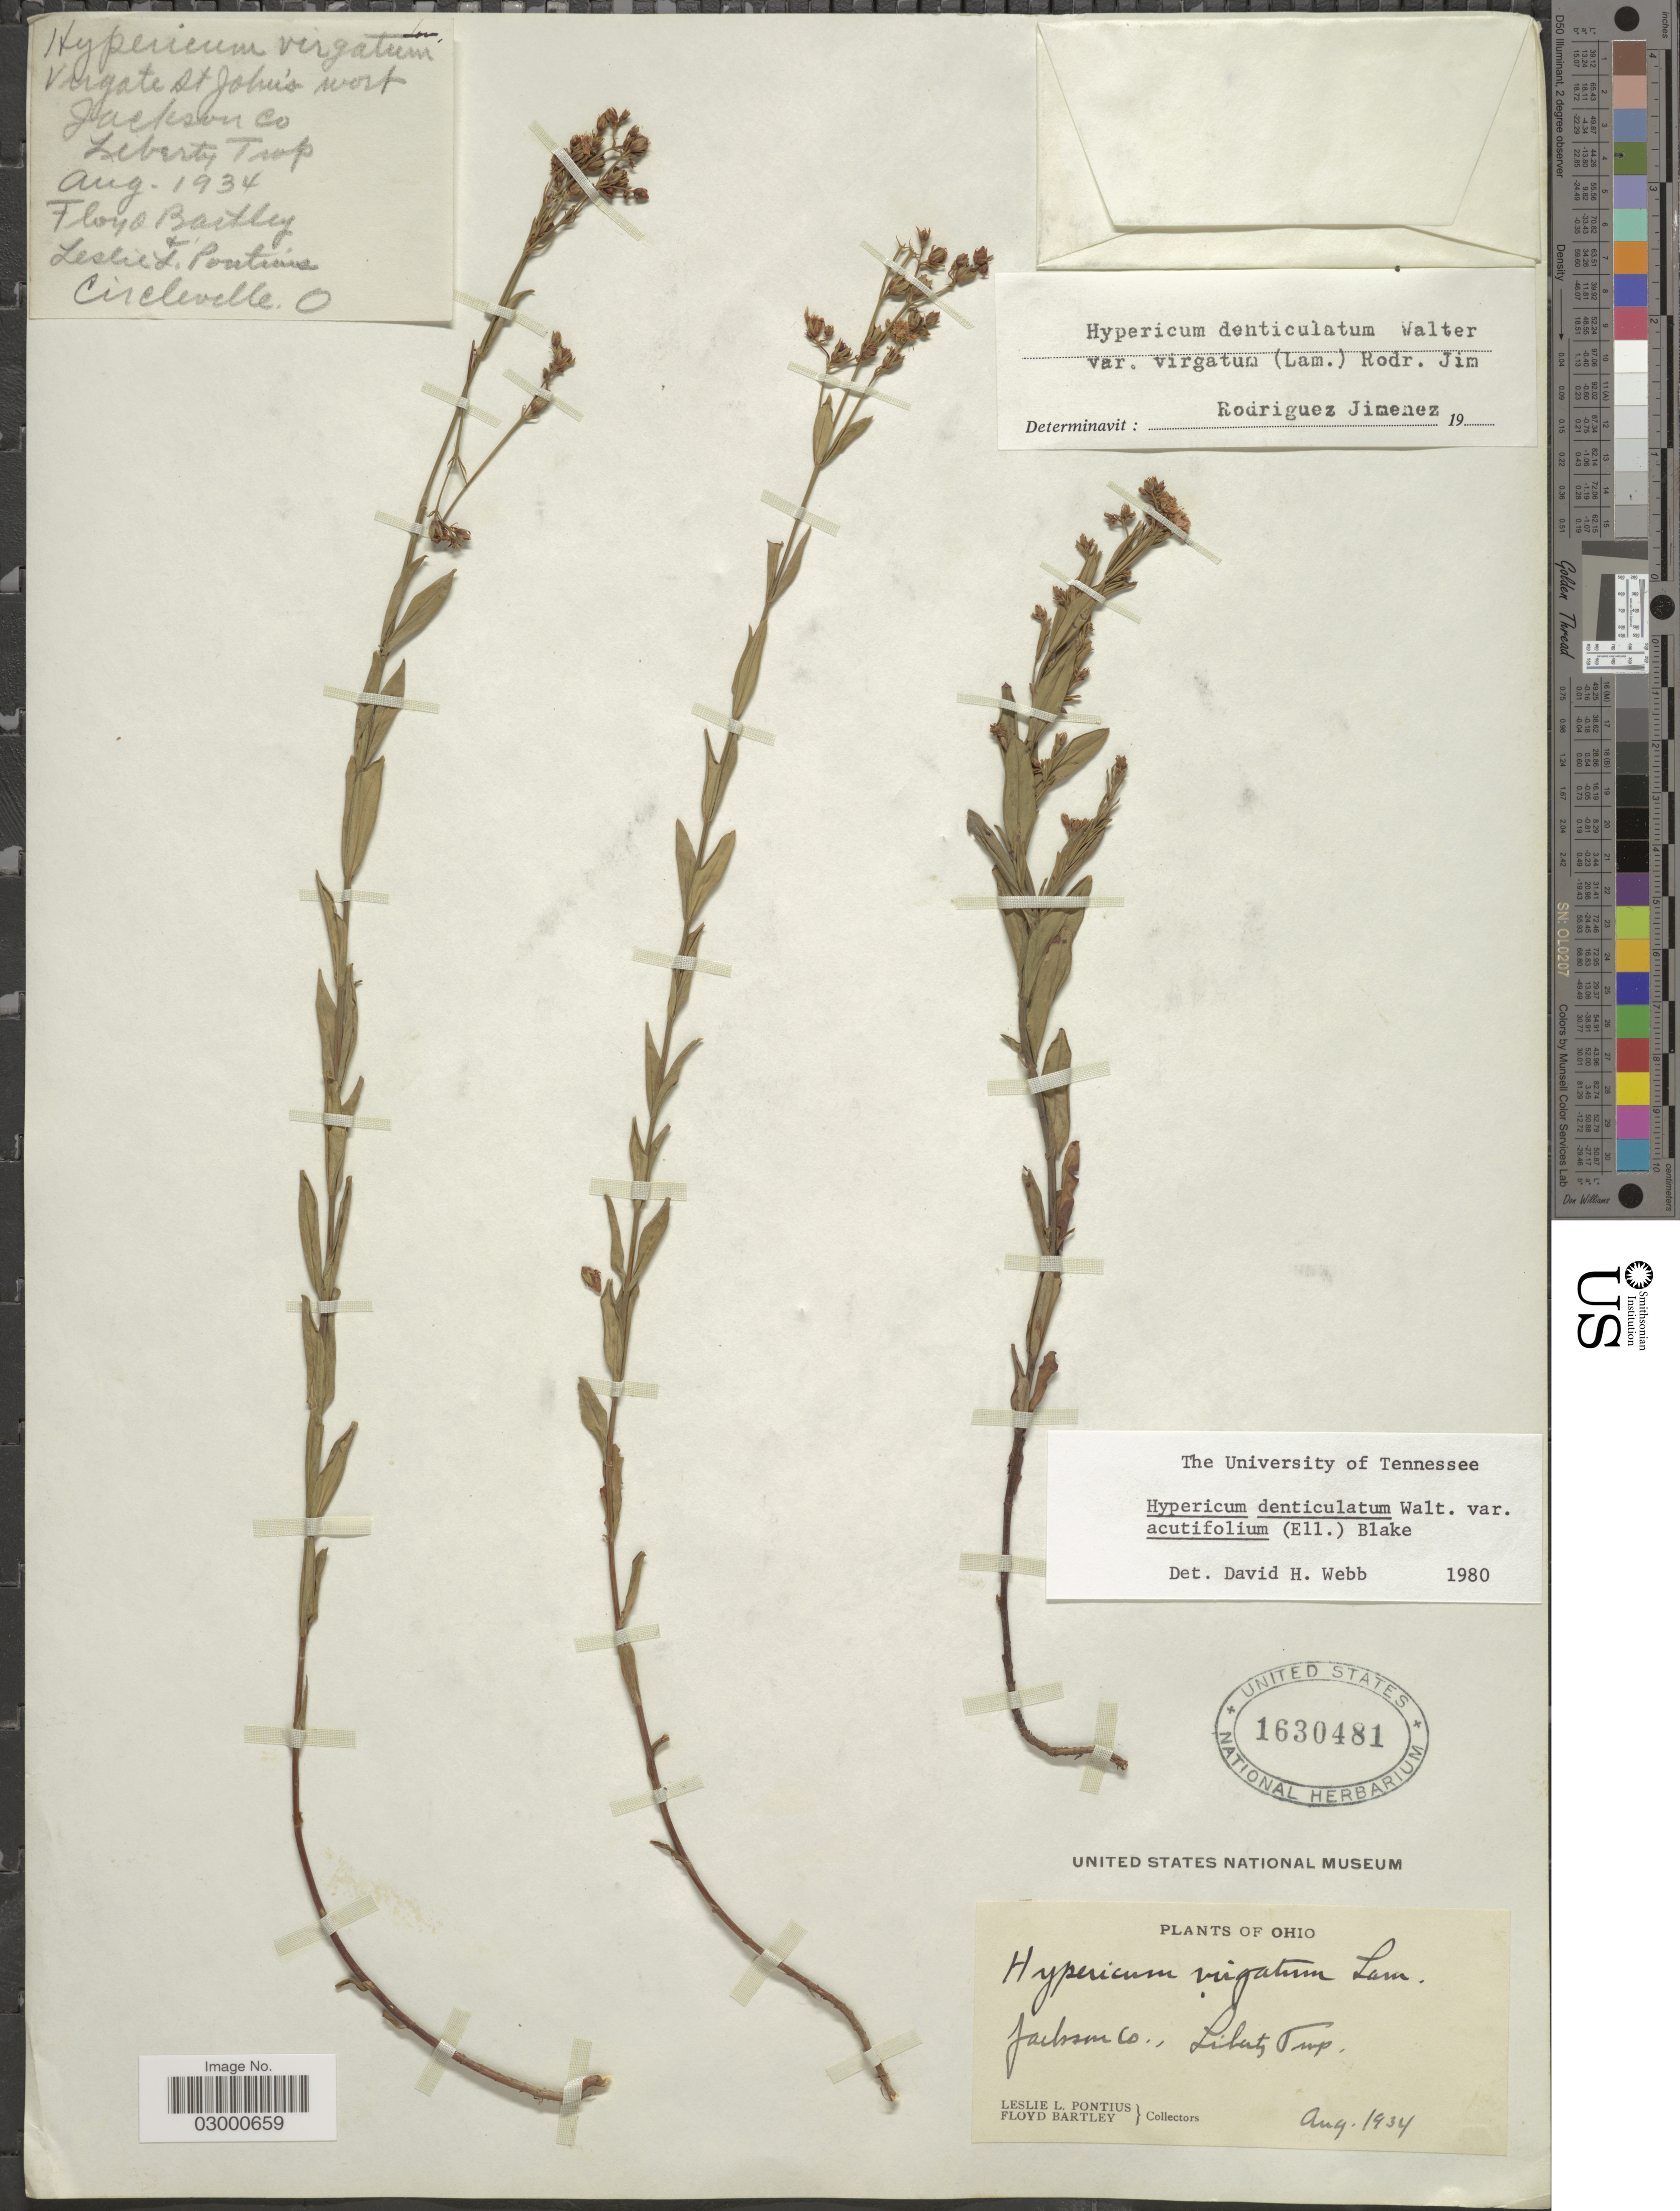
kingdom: Plantae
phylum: Tracheophyta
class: Magnoliopsida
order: Malpighiales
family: Hypericaceae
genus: Hypericum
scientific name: Hypericum denticulatum var. acutifolium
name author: (Elliott) N. Robson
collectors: L. Pontius & F. Bartley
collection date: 1934-08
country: United States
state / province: Ohio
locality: Jackson Co., Liberty Twp.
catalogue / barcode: US 1630481